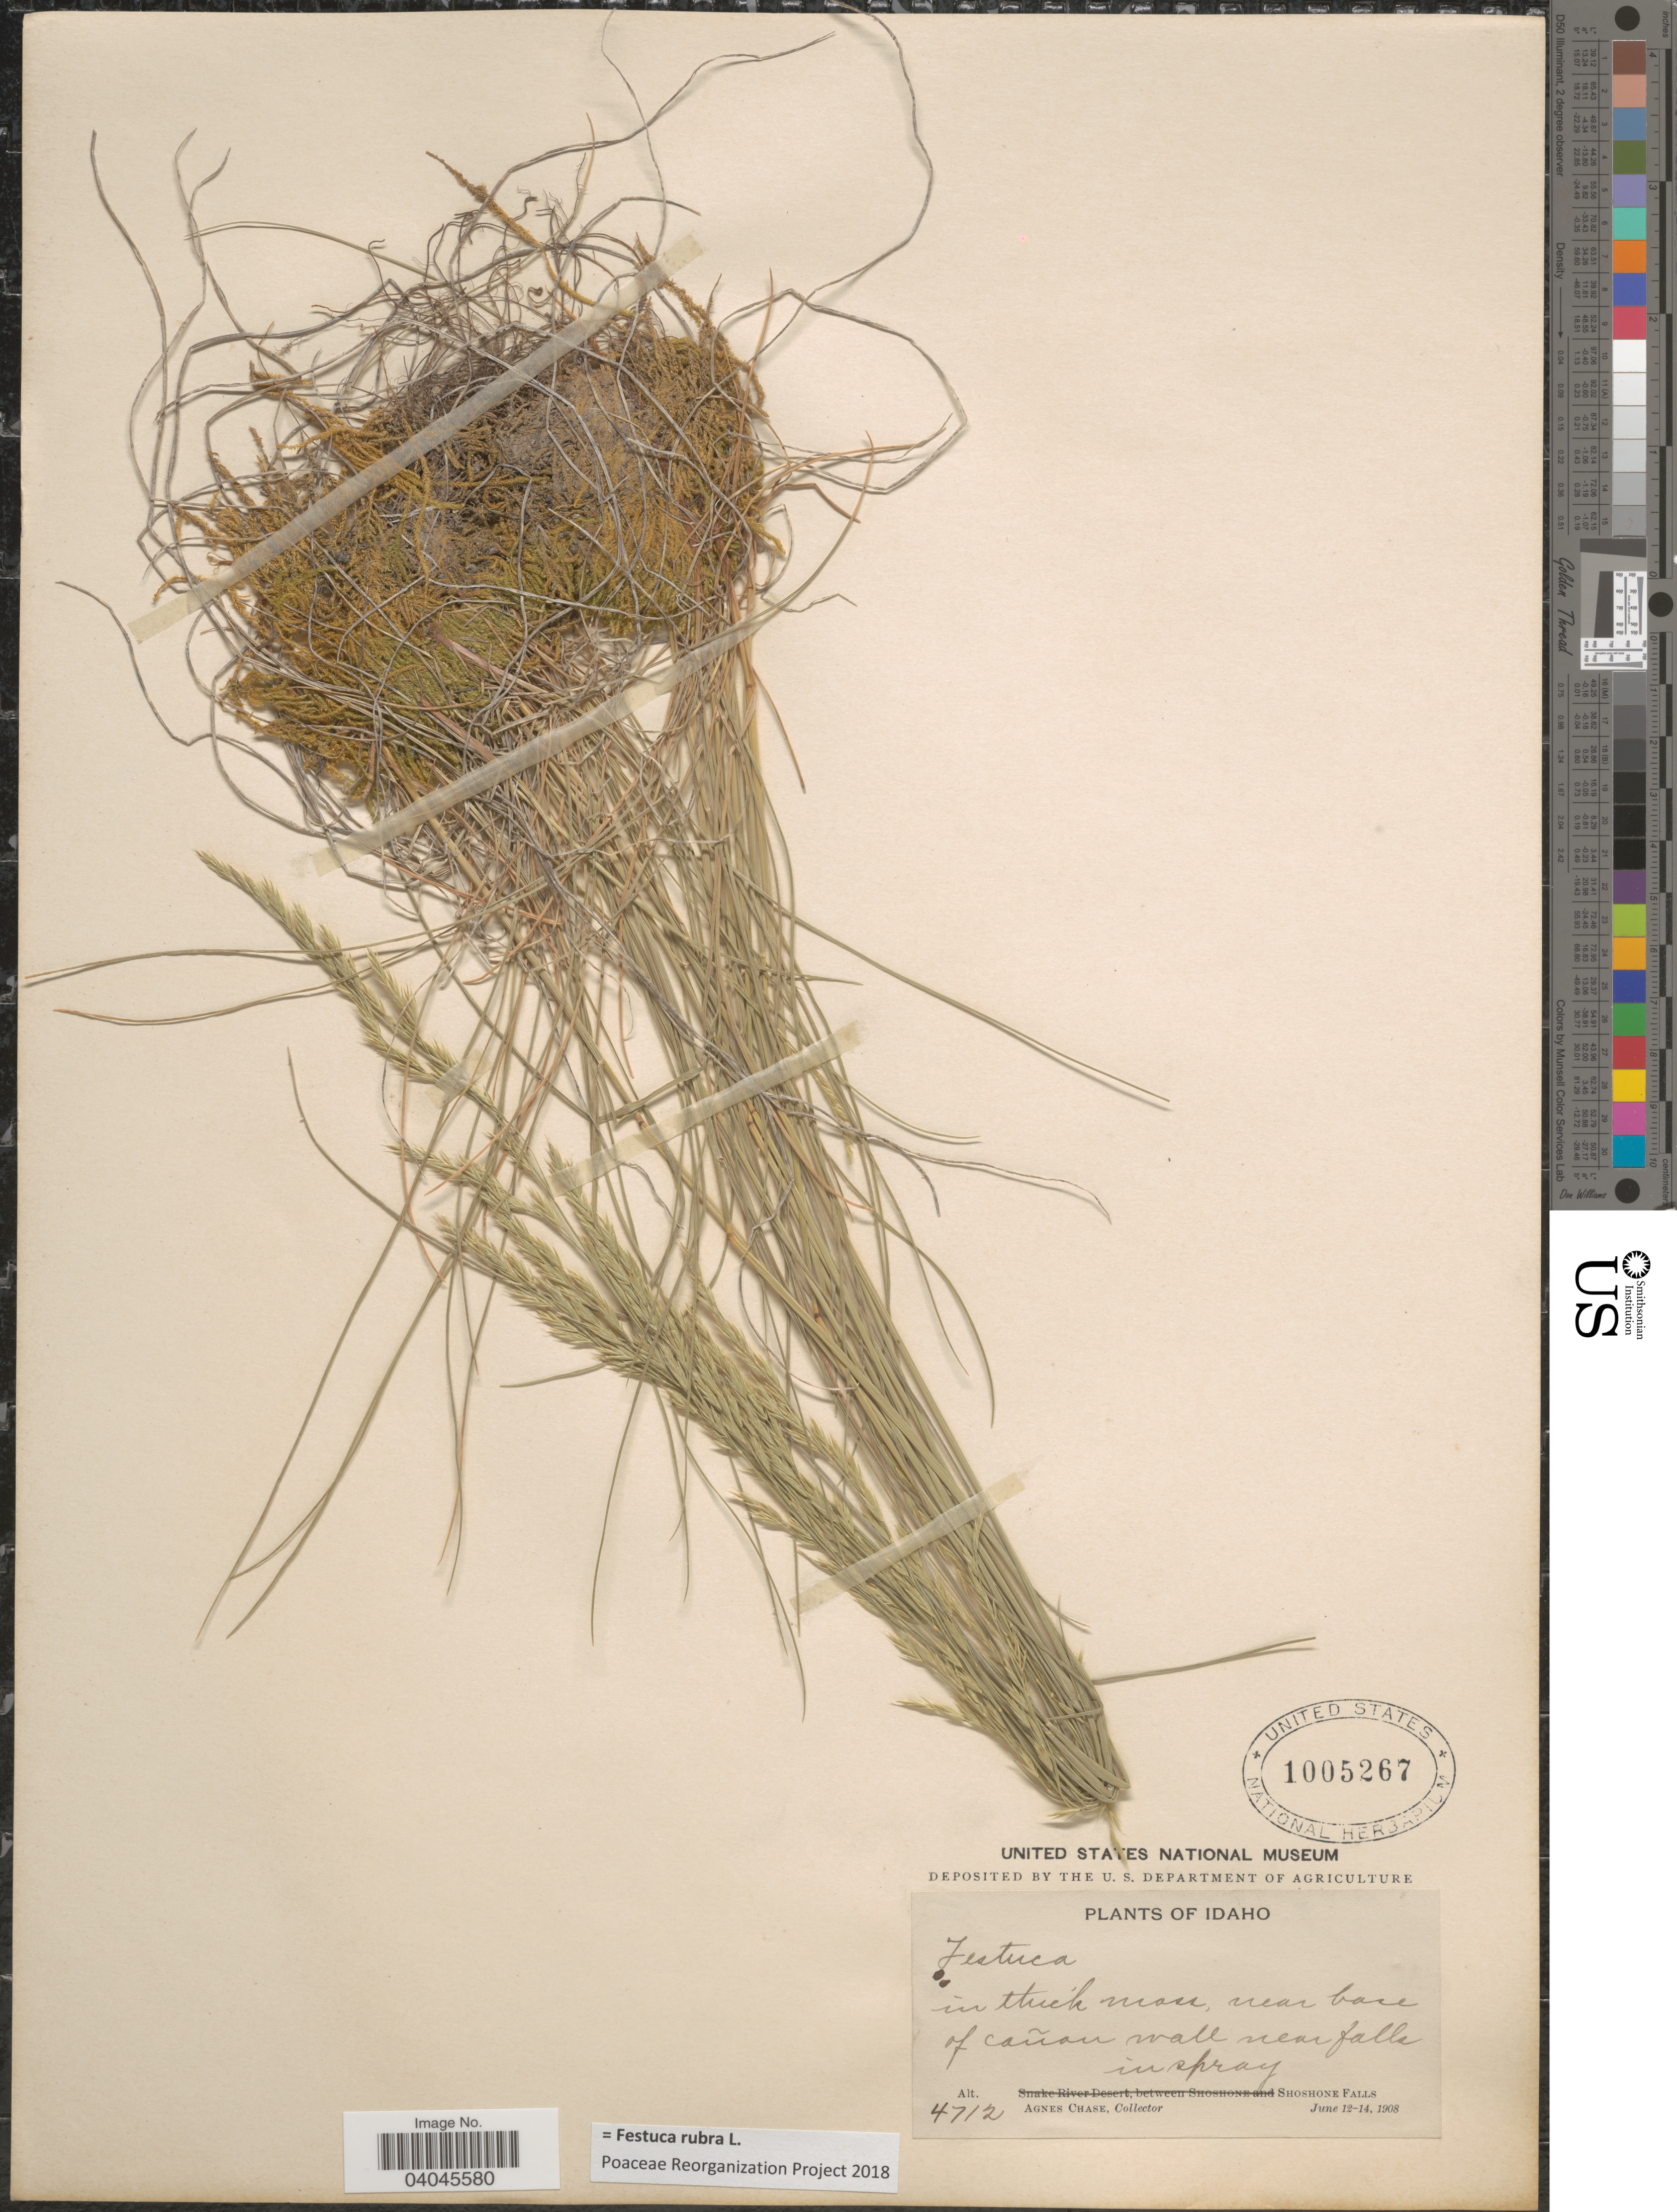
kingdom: Plantae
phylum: Tracheophyta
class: Liliopsida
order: Poales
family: Poaceae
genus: Festuca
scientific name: Festuca rubra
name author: L.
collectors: A. Chase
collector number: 4712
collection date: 1908-06-12/1908-06-14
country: United States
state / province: Idaho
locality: Shoshone Falls.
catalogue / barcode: US 1005267